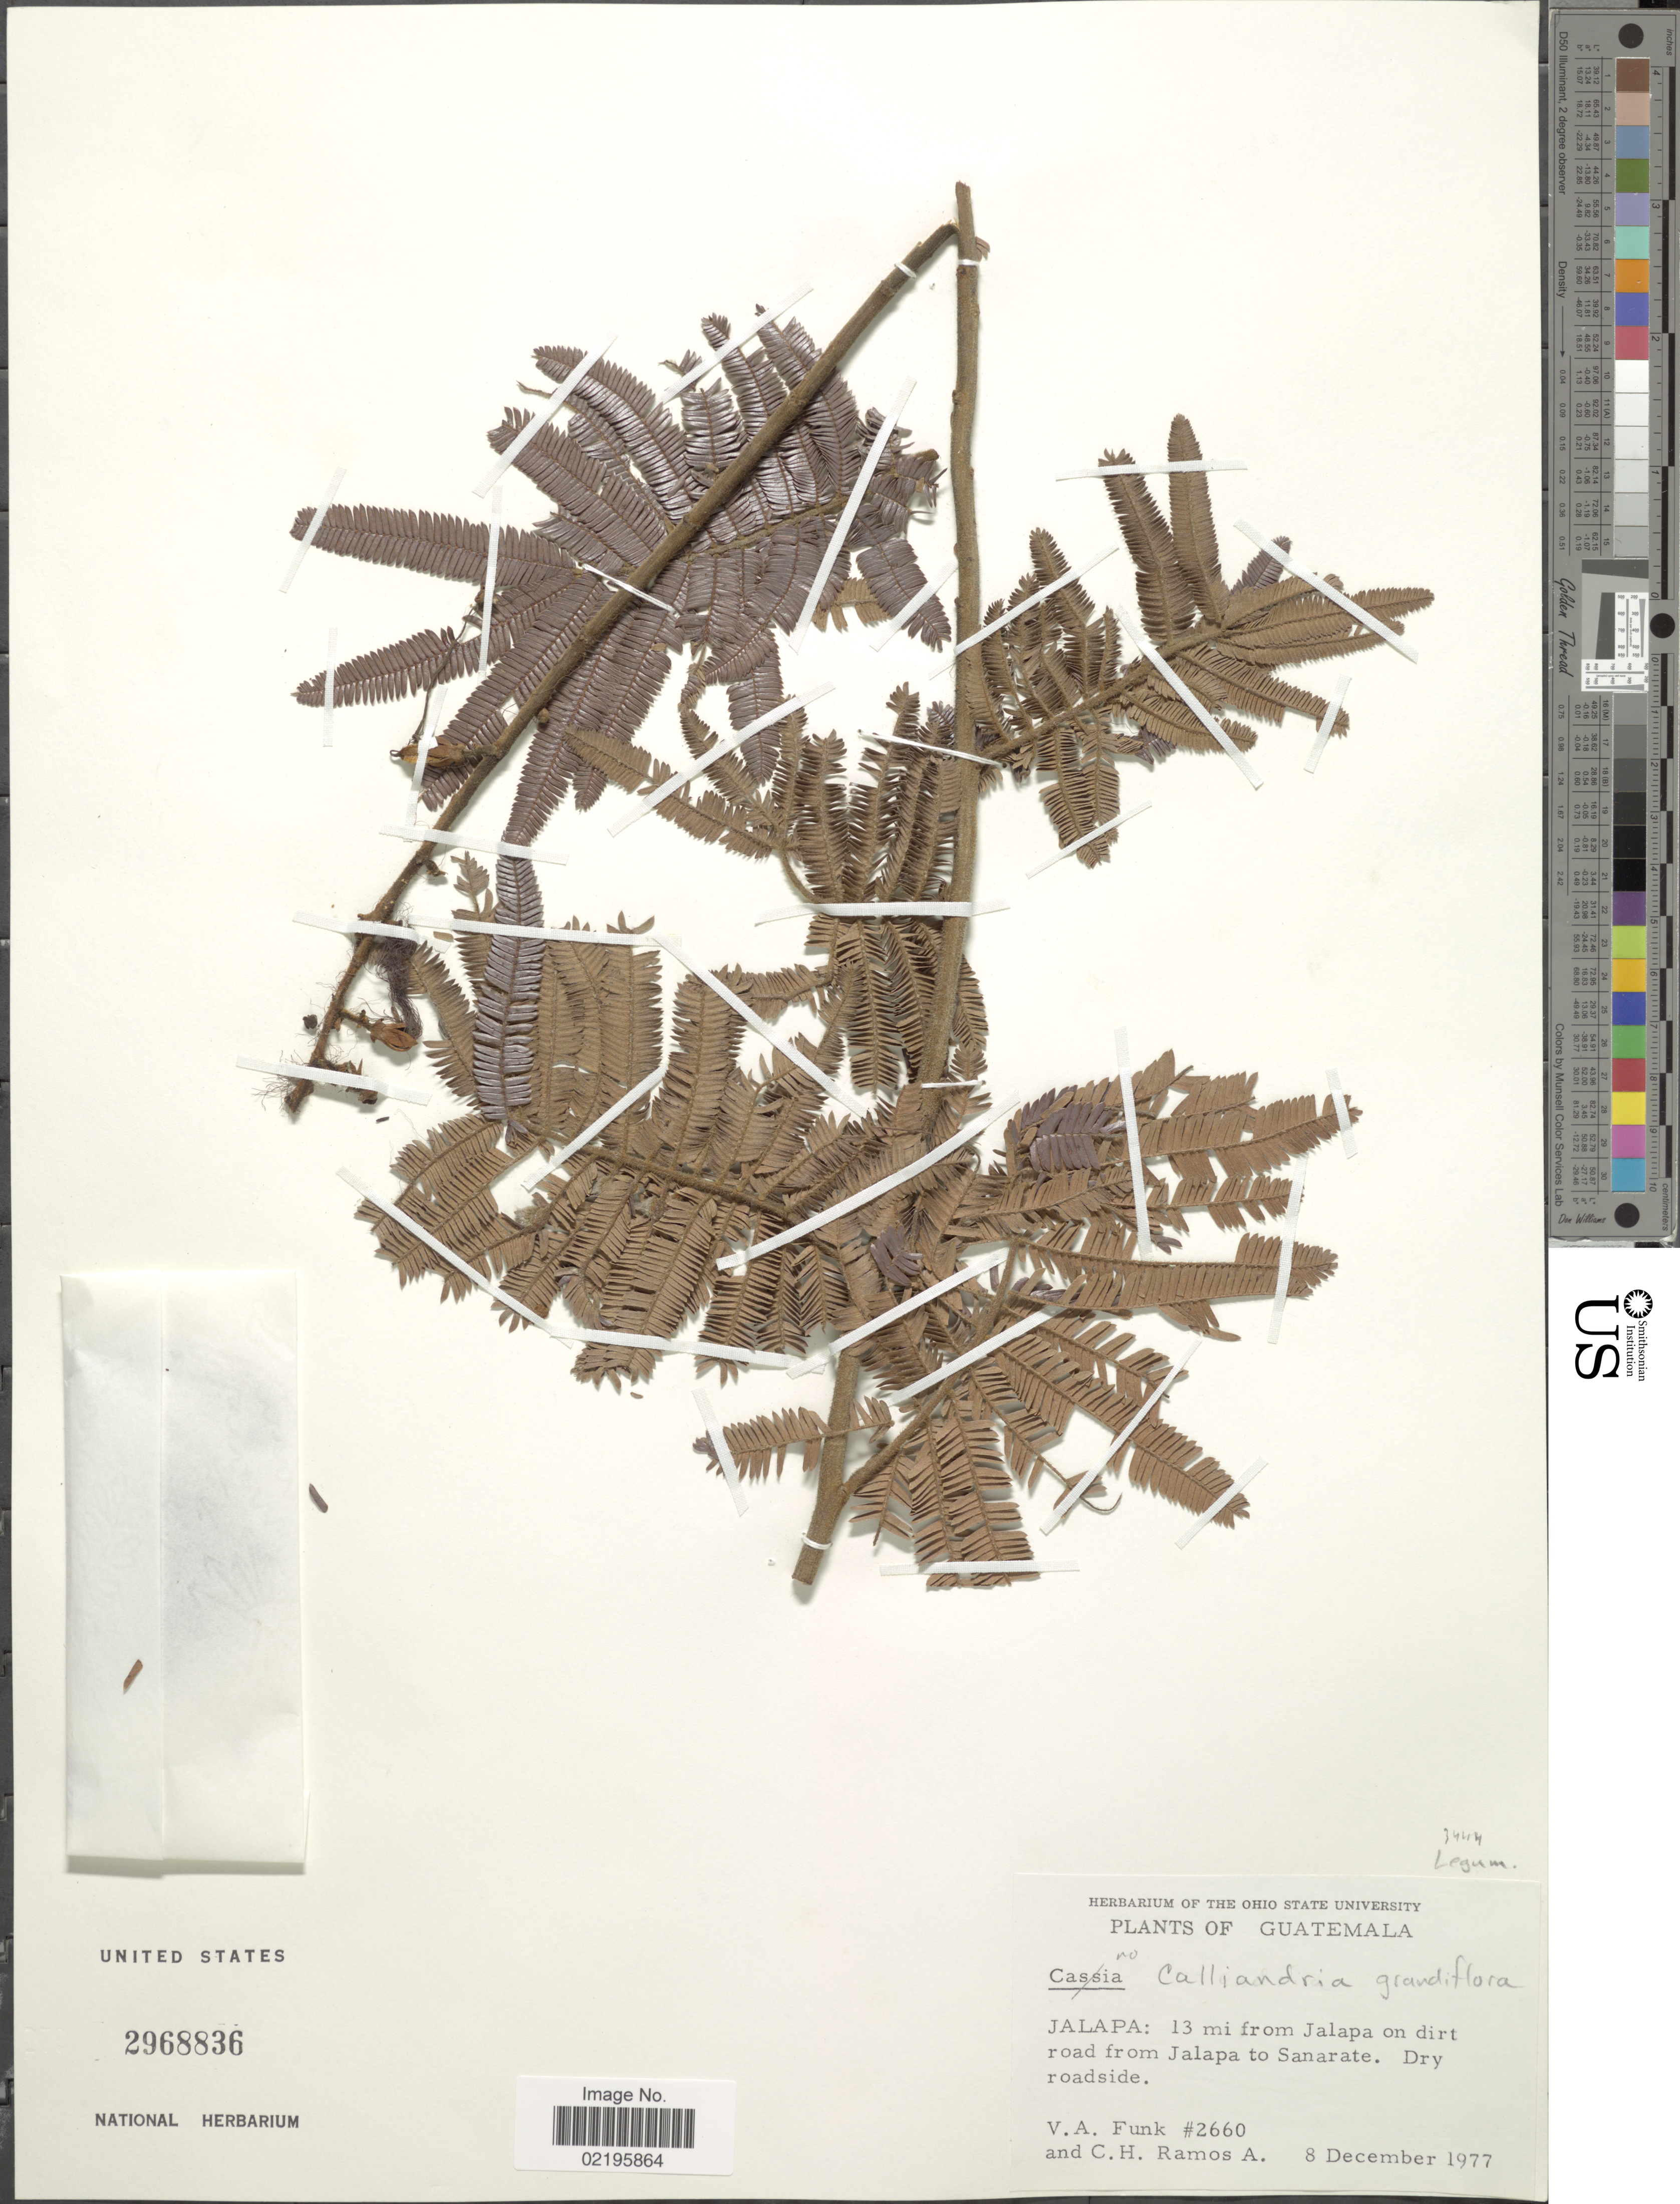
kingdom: Plantae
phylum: Tracheophyta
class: Magnoliopsida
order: Fabales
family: Fabaceae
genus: Calliandra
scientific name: Calliandra grandiflora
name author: (L'Hér.) Benth.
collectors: V. Funk & C. Ramos A.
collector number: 2660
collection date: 1977-12-08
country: Guatemala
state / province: Jalapa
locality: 13 mi from Jalapa on dirt road from Jalapa to Sanarate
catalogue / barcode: US 2968836